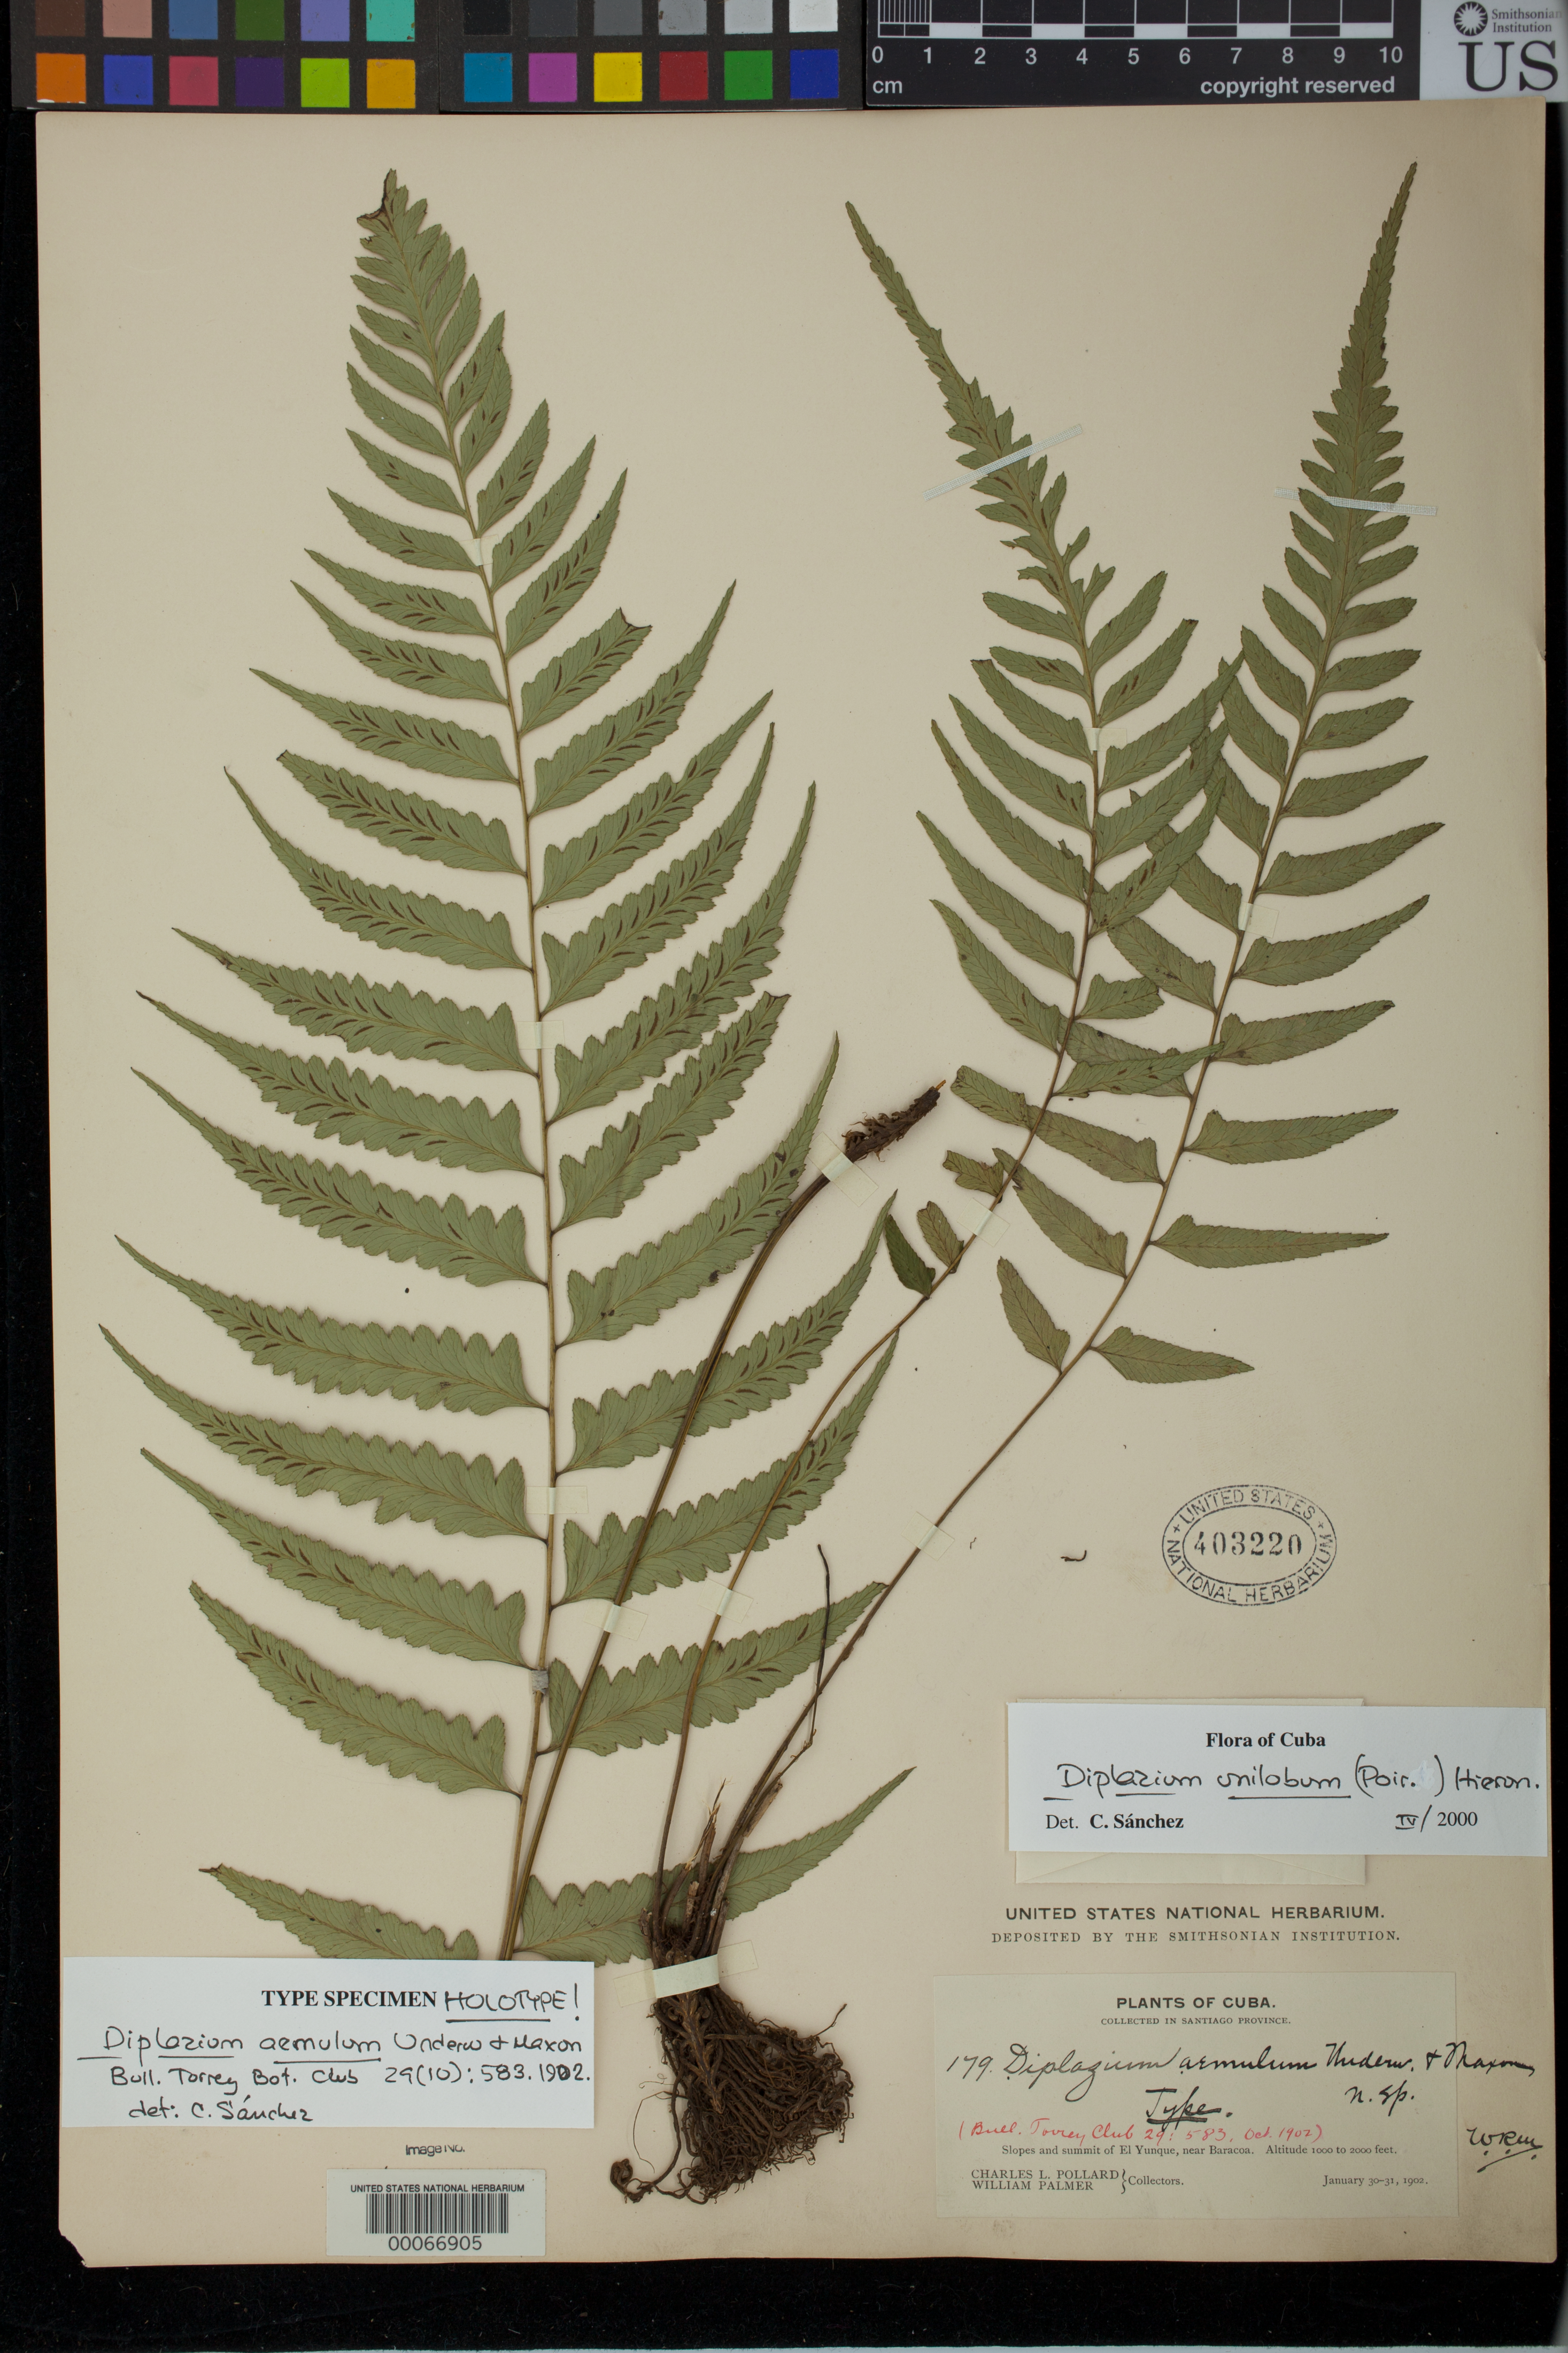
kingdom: Plantae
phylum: Tracheophyta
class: Polypodiopsida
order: Polypodiales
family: Athyriaceae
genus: Diplazium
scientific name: Diplazium aemulum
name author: Underw. & Maxon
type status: Holotype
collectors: C. L. Pollard & W. Palmer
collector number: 179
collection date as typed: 30 Jan 1902 to 31 Jan 1902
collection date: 1902-01-30/1902-01-31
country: Cuba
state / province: Santiago de Cuba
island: Greater Antilles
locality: Slopes & summit of El Yunque, near Baracoa.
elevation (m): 305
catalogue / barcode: US 403220